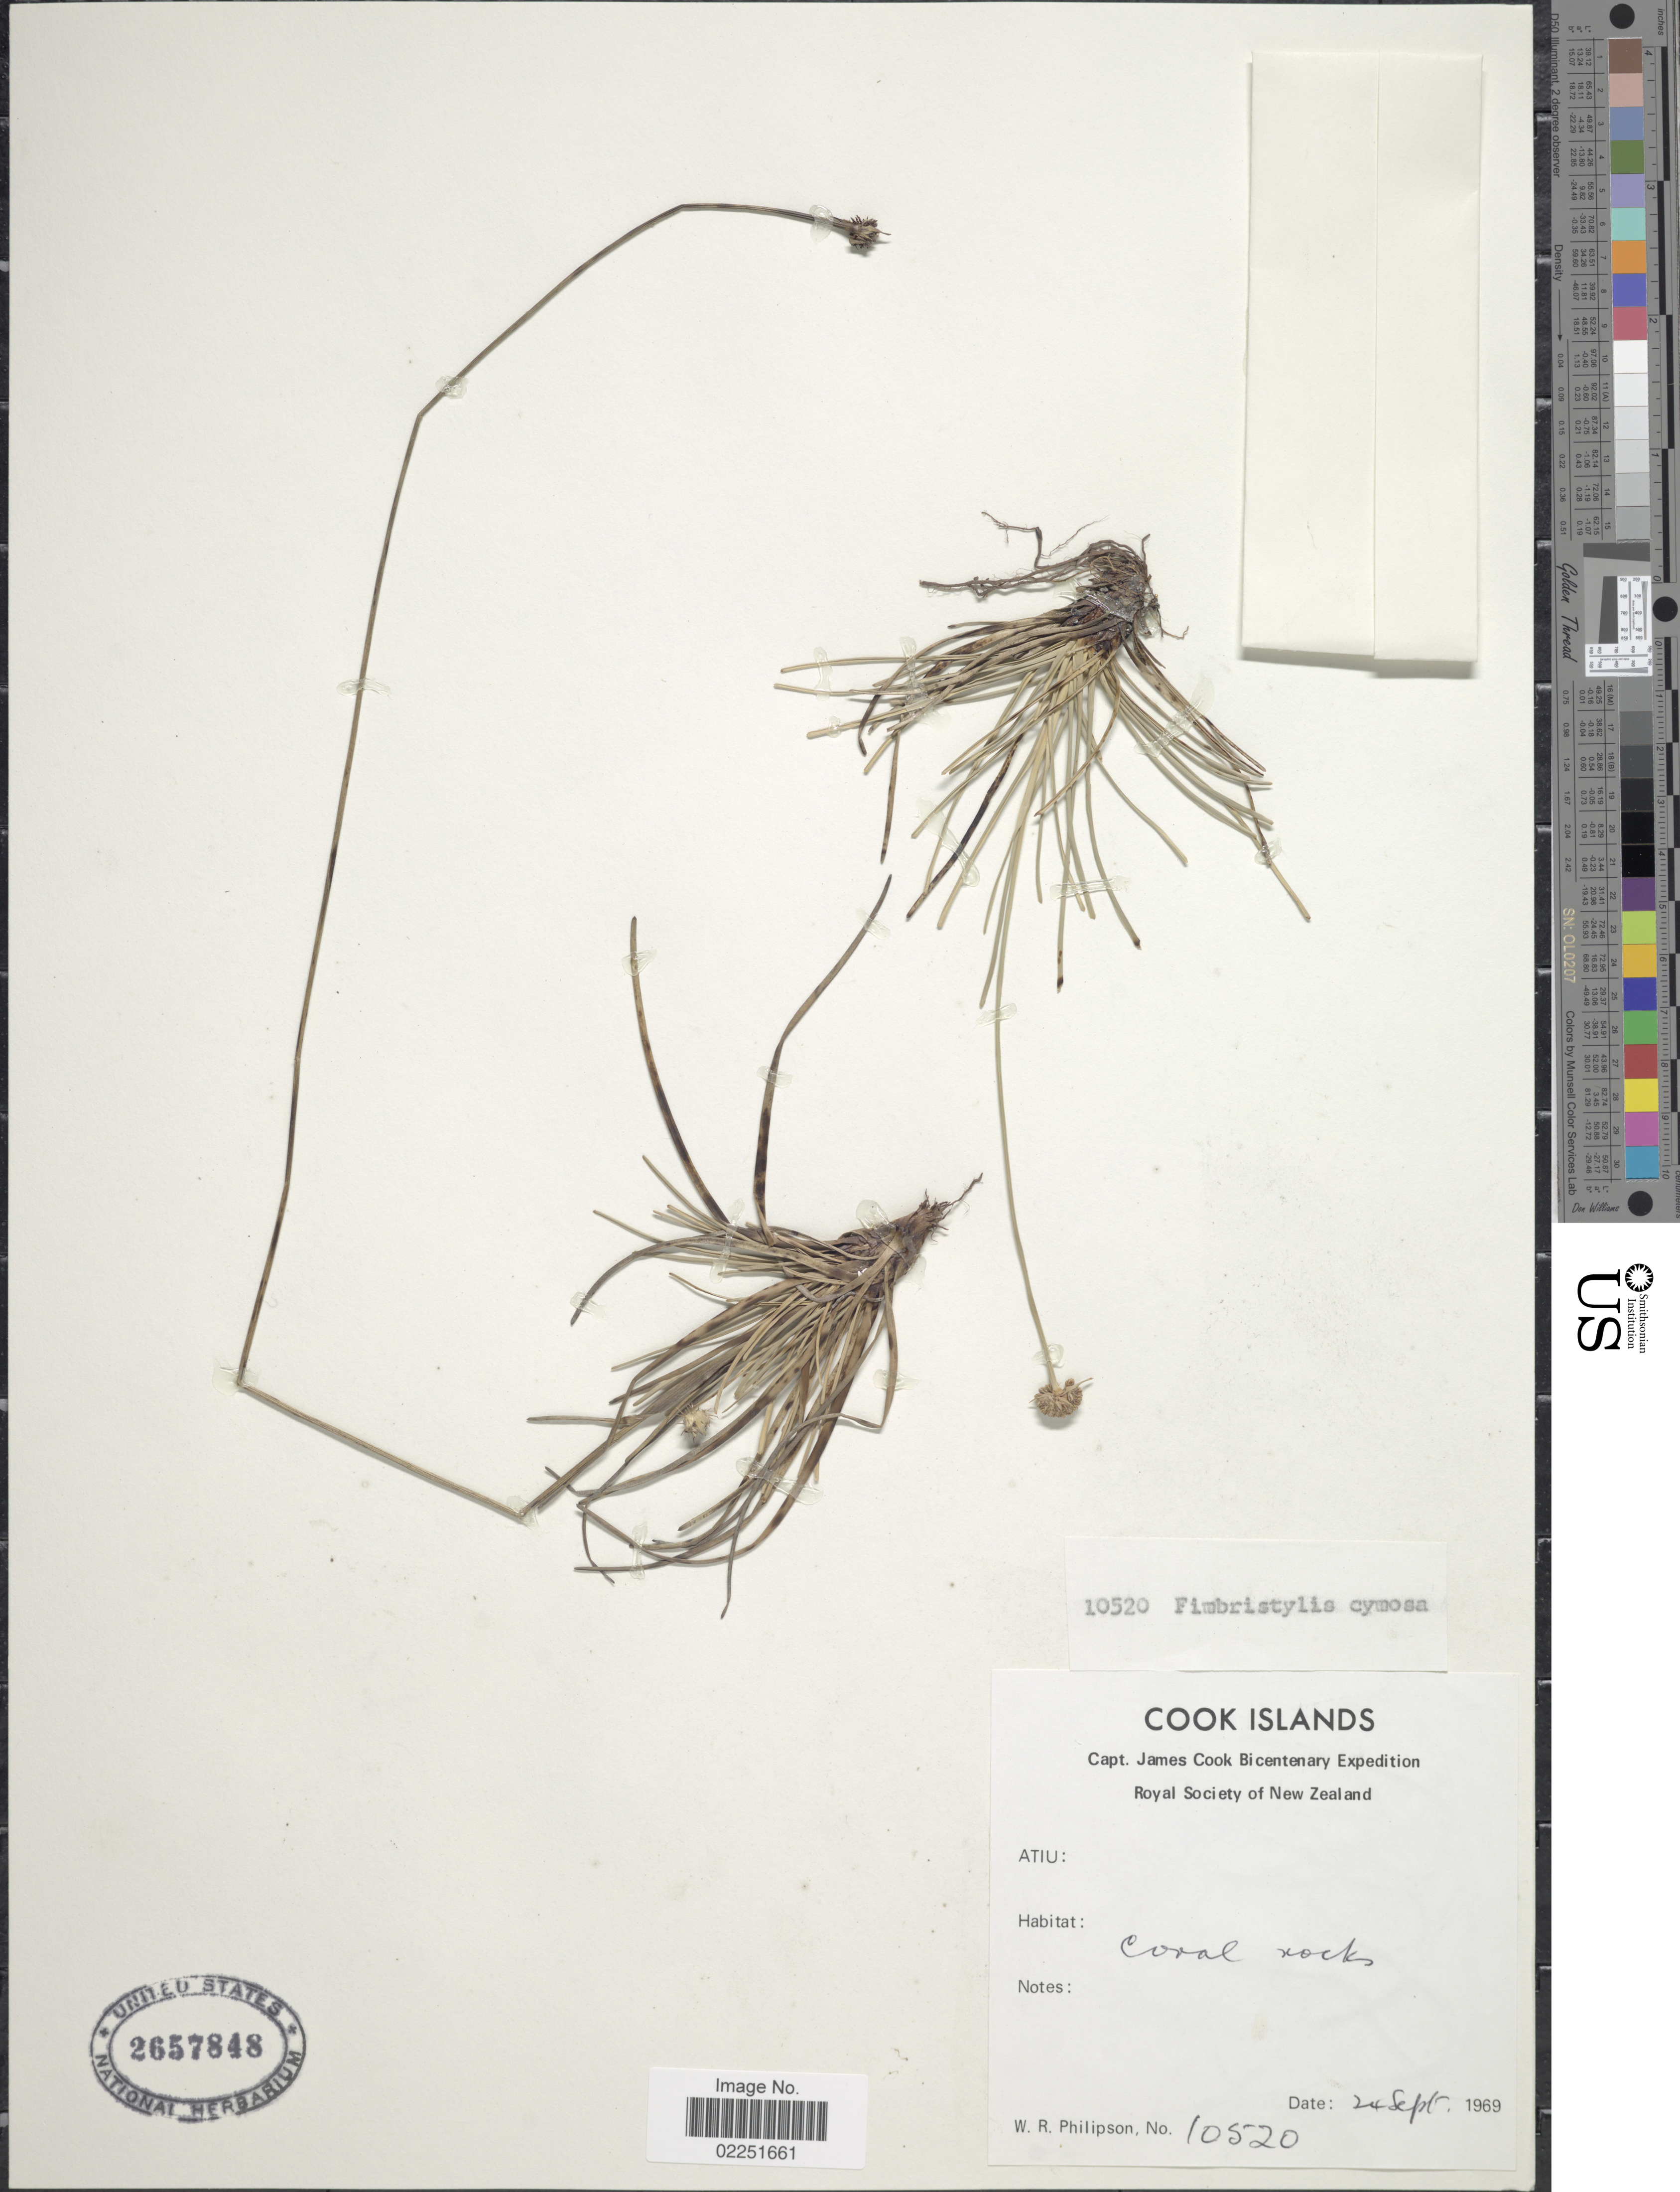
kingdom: Plantae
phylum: Tracheophyta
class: Liliopsida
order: Poales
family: Cyperaceae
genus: Fimbristylis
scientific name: Fimbristylis cymosa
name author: R. Br.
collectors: W. R. Philipson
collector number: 10520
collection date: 1969-09-24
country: Cook Islands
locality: Atiu, coral rocks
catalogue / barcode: US 2657848